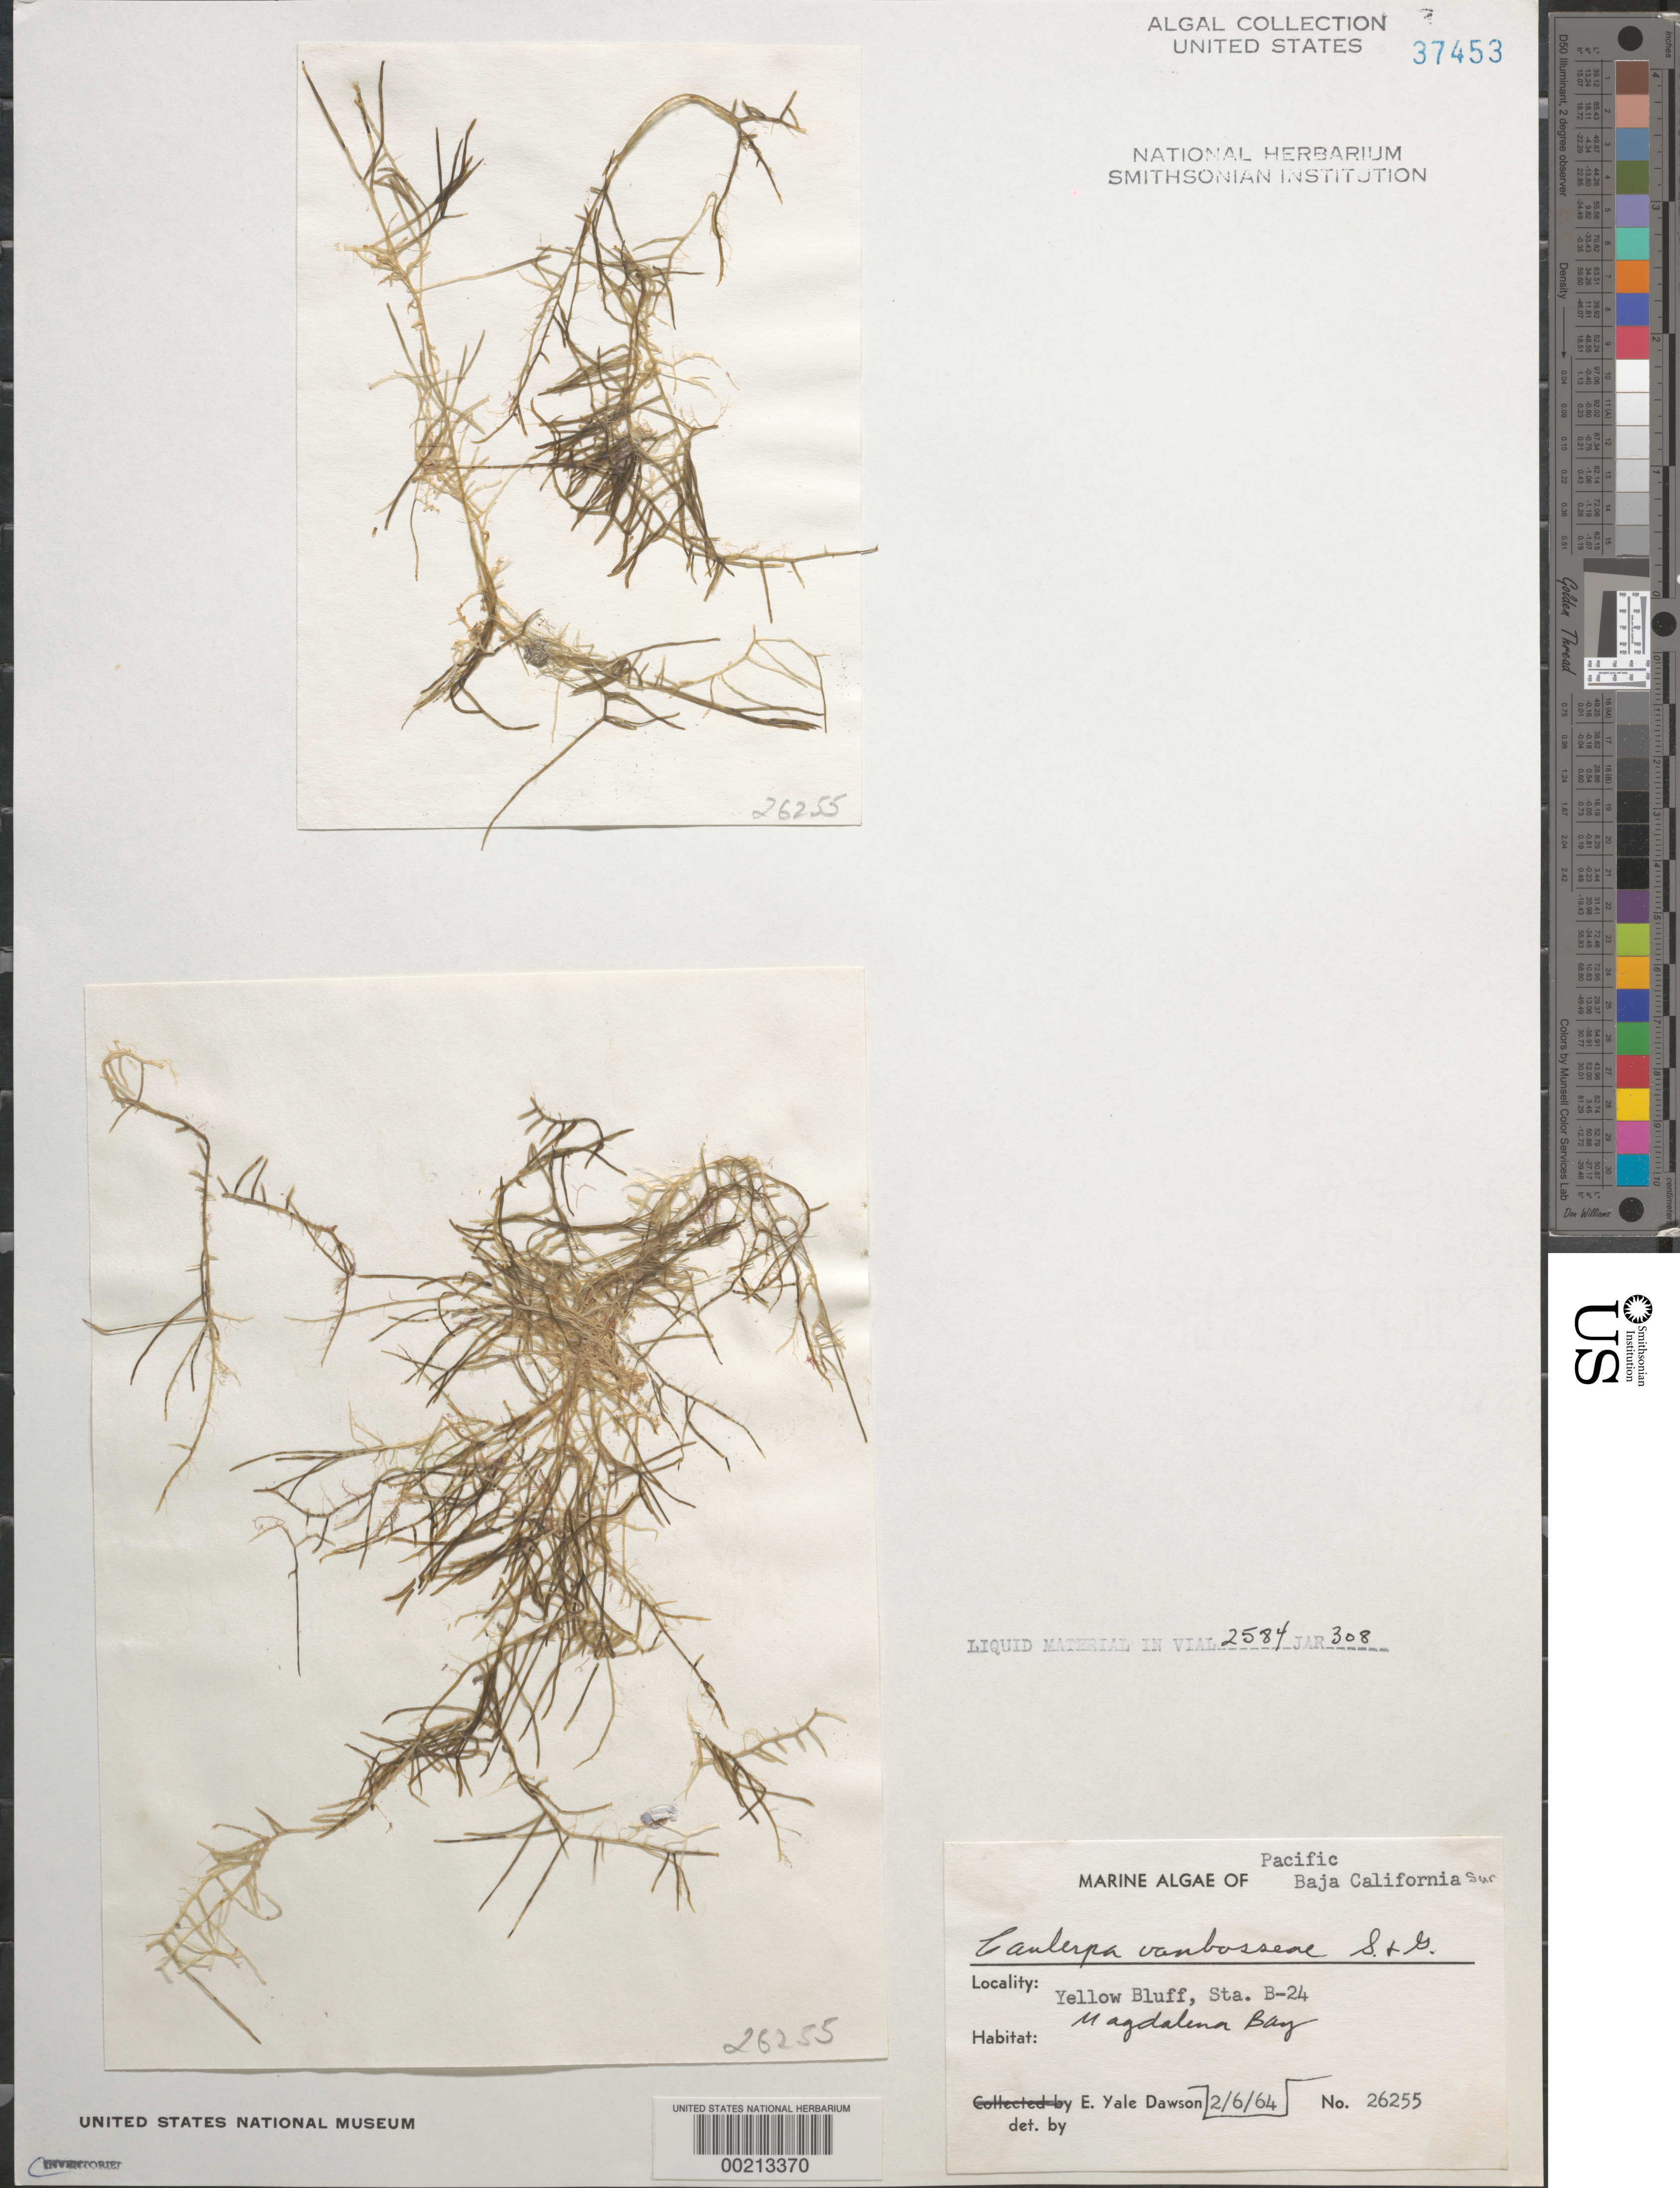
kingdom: Plantae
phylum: Chlorophyta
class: Ulvophyceae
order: Cladophorales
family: Cladophoraceae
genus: Cladophora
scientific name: Cladophora glomerata var. crassior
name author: (C. Agardh) C. Hoek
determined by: Algae name updating Project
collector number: EYD 26255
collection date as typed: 06 Feb 1964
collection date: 1964-02-06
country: Mexico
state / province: Baja California Sur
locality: Yellow Bluff, Bahia Magdalena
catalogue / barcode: US 37453